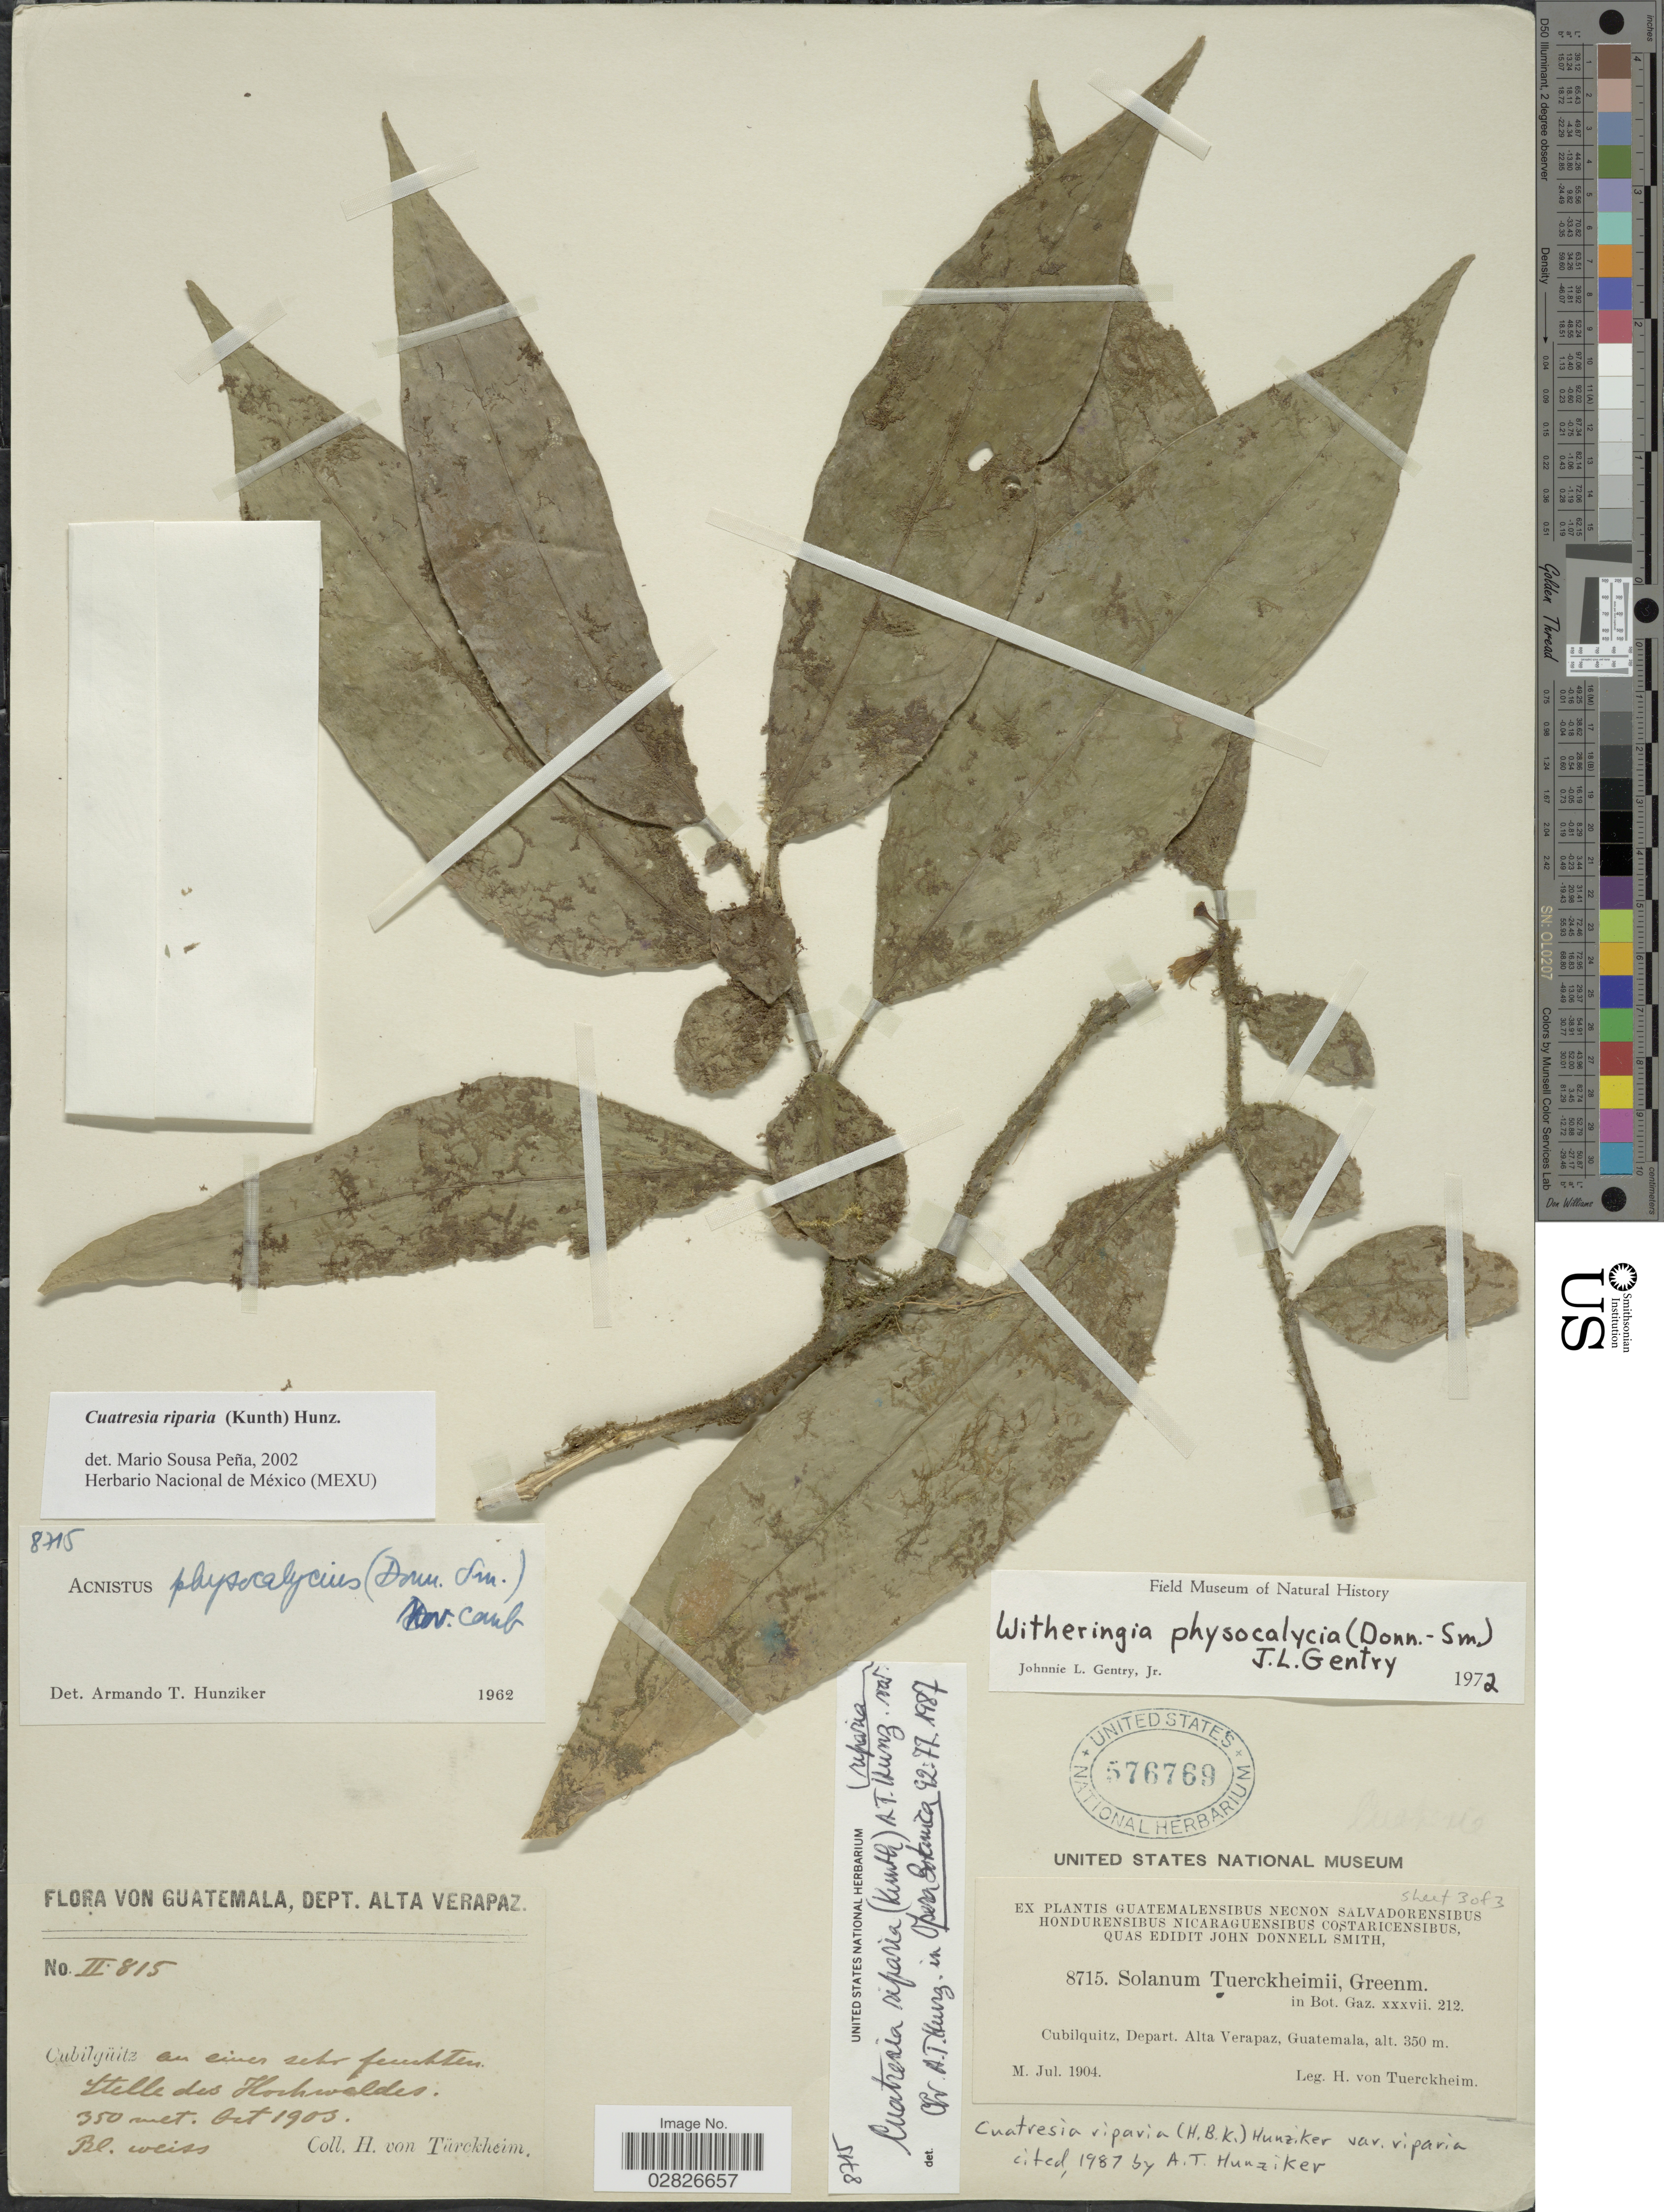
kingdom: Plantae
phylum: Tracheophyta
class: Magnoliopsida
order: Solanales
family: Solanaceae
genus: Cuatresia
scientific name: Cuatresia riparia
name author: (Kunth) Hunz.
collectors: H. von Türckheim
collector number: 8715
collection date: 1904-07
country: Guatemala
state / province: Alta Verapaz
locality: Cubilquitz, Depart. Alta Verapaz.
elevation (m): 350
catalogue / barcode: US 576769